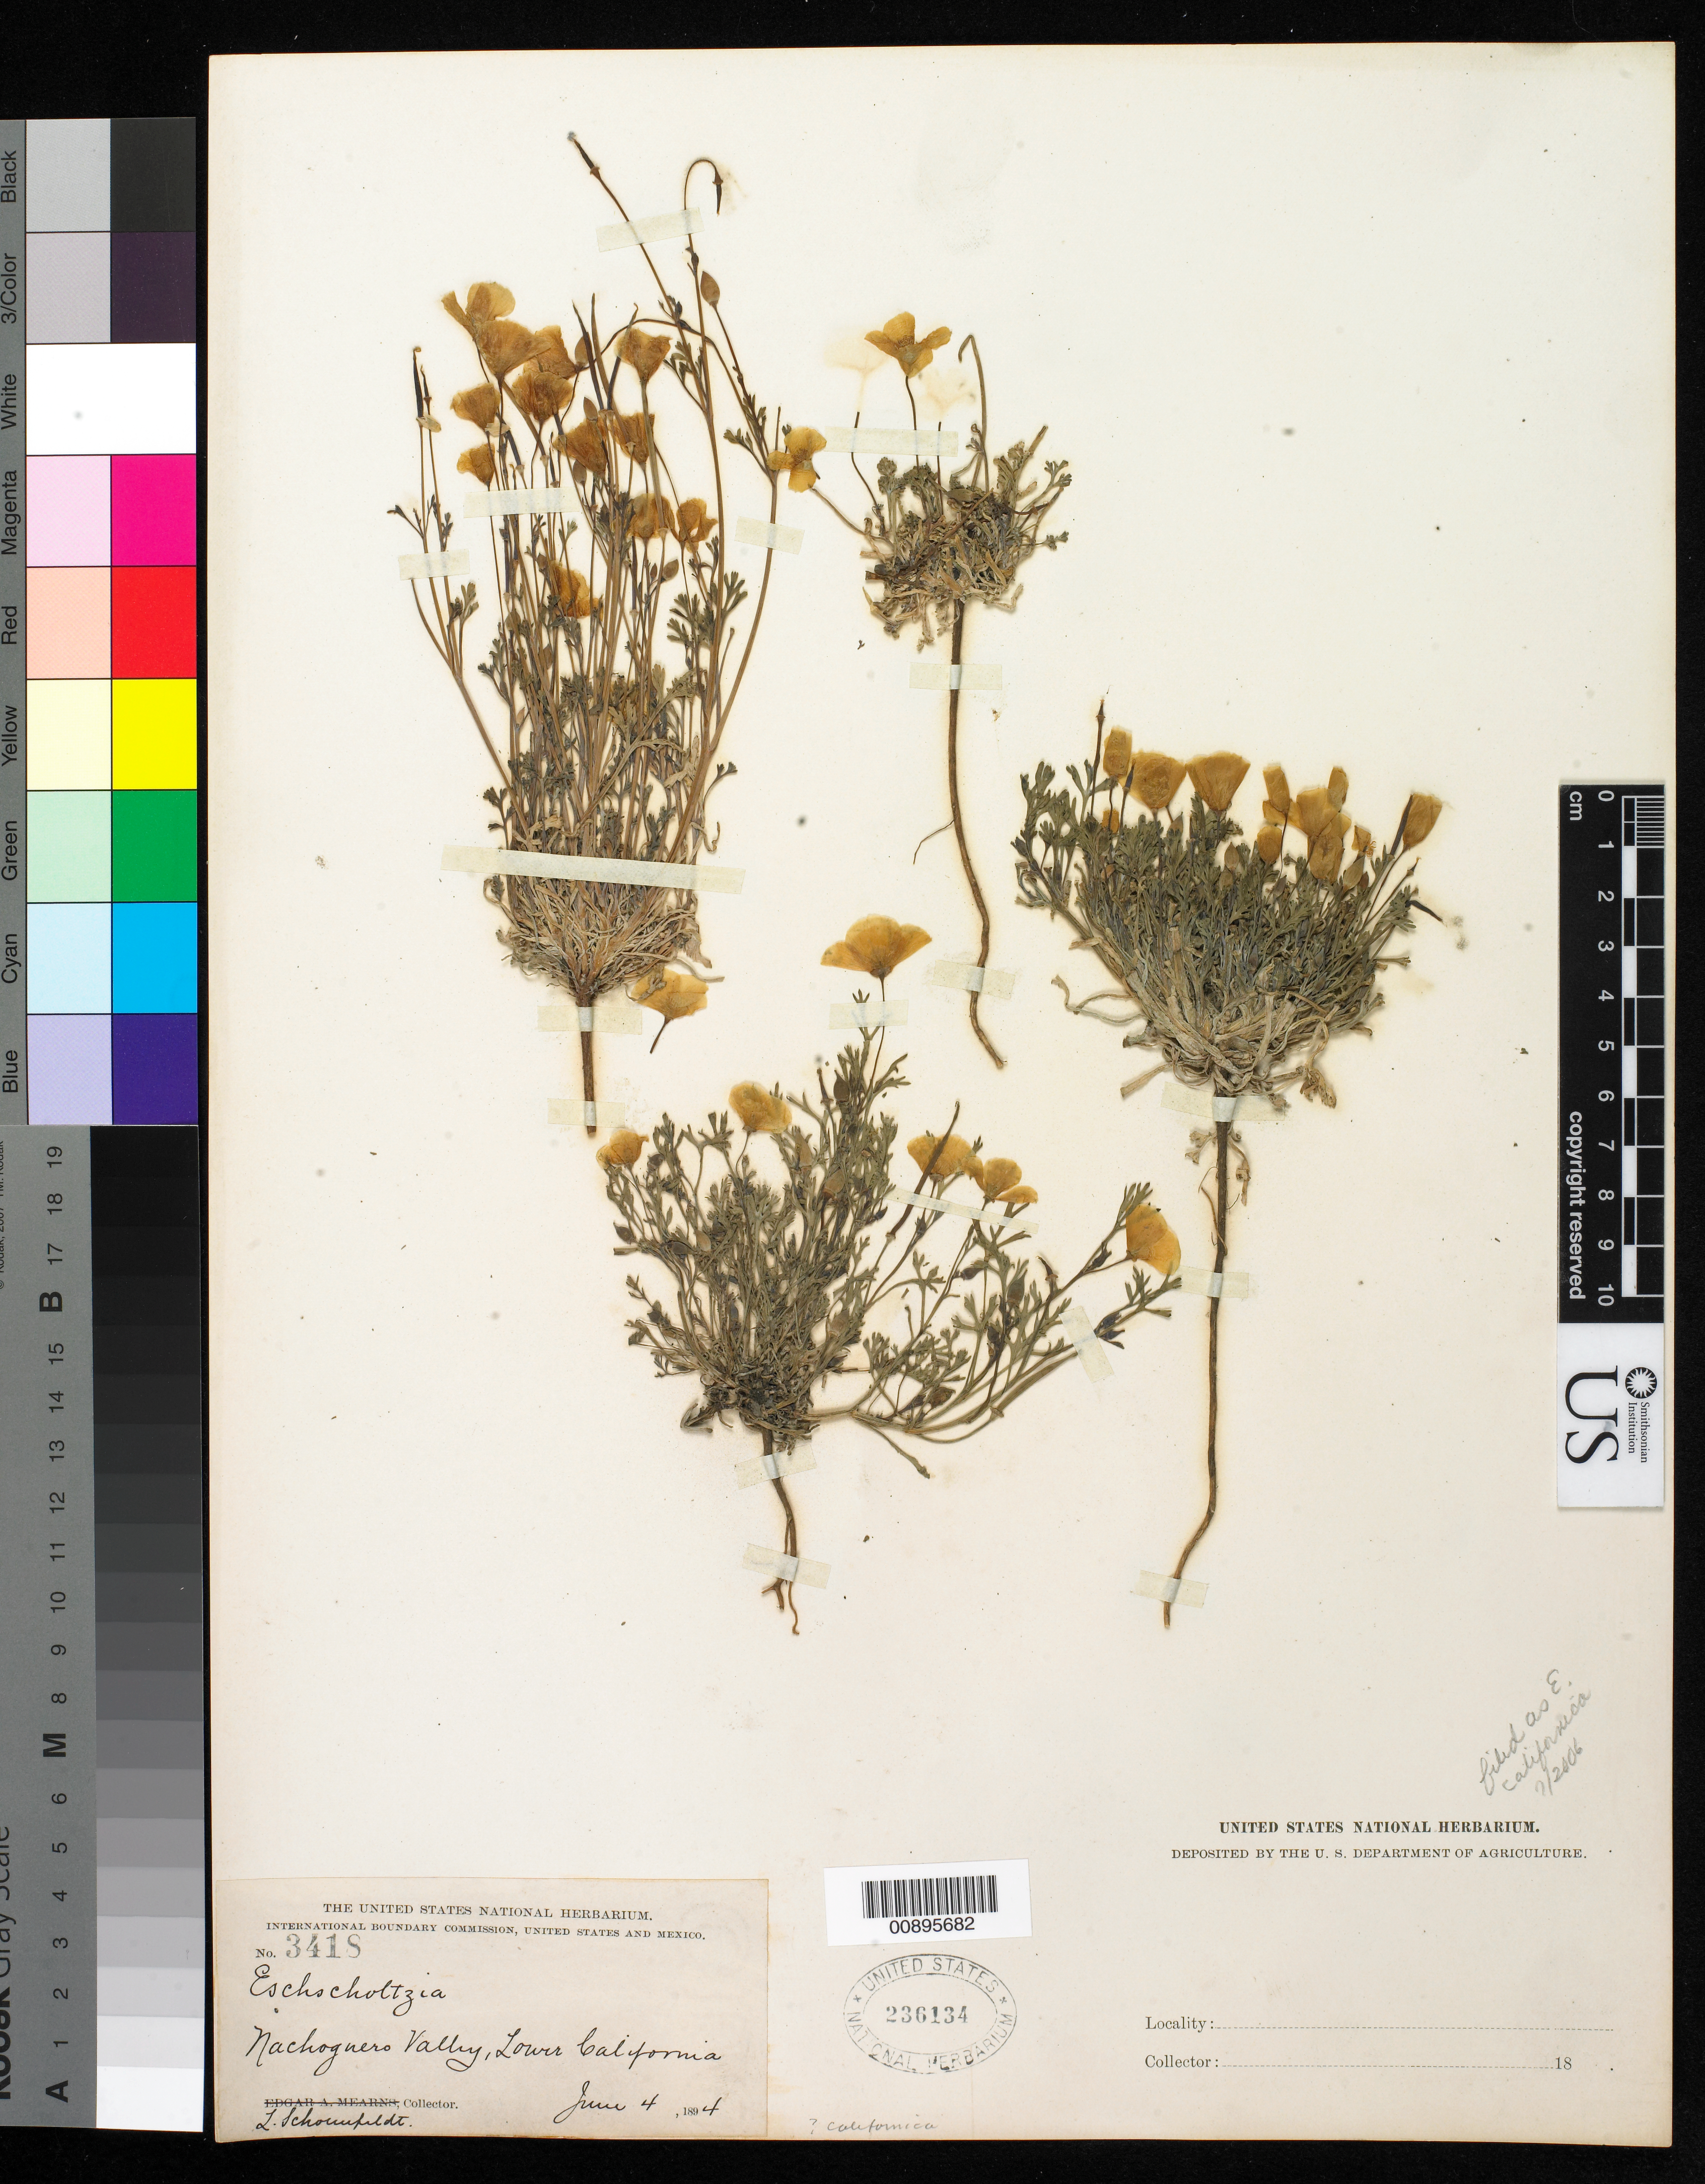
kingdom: Plantae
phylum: Tracheophyta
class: Magnoliopsida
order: Ranunculales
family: Papaveraceae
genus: Eschscholzia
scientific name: Eschscholzia californica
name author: Cham.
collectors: L. Schoenfeldt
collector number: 3418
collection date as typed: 04 Jun 1894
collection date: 1894-06-04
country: Mexico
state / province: Baja California Norte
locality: Nachoguero Valley, Baja California.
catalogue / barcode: US 236134